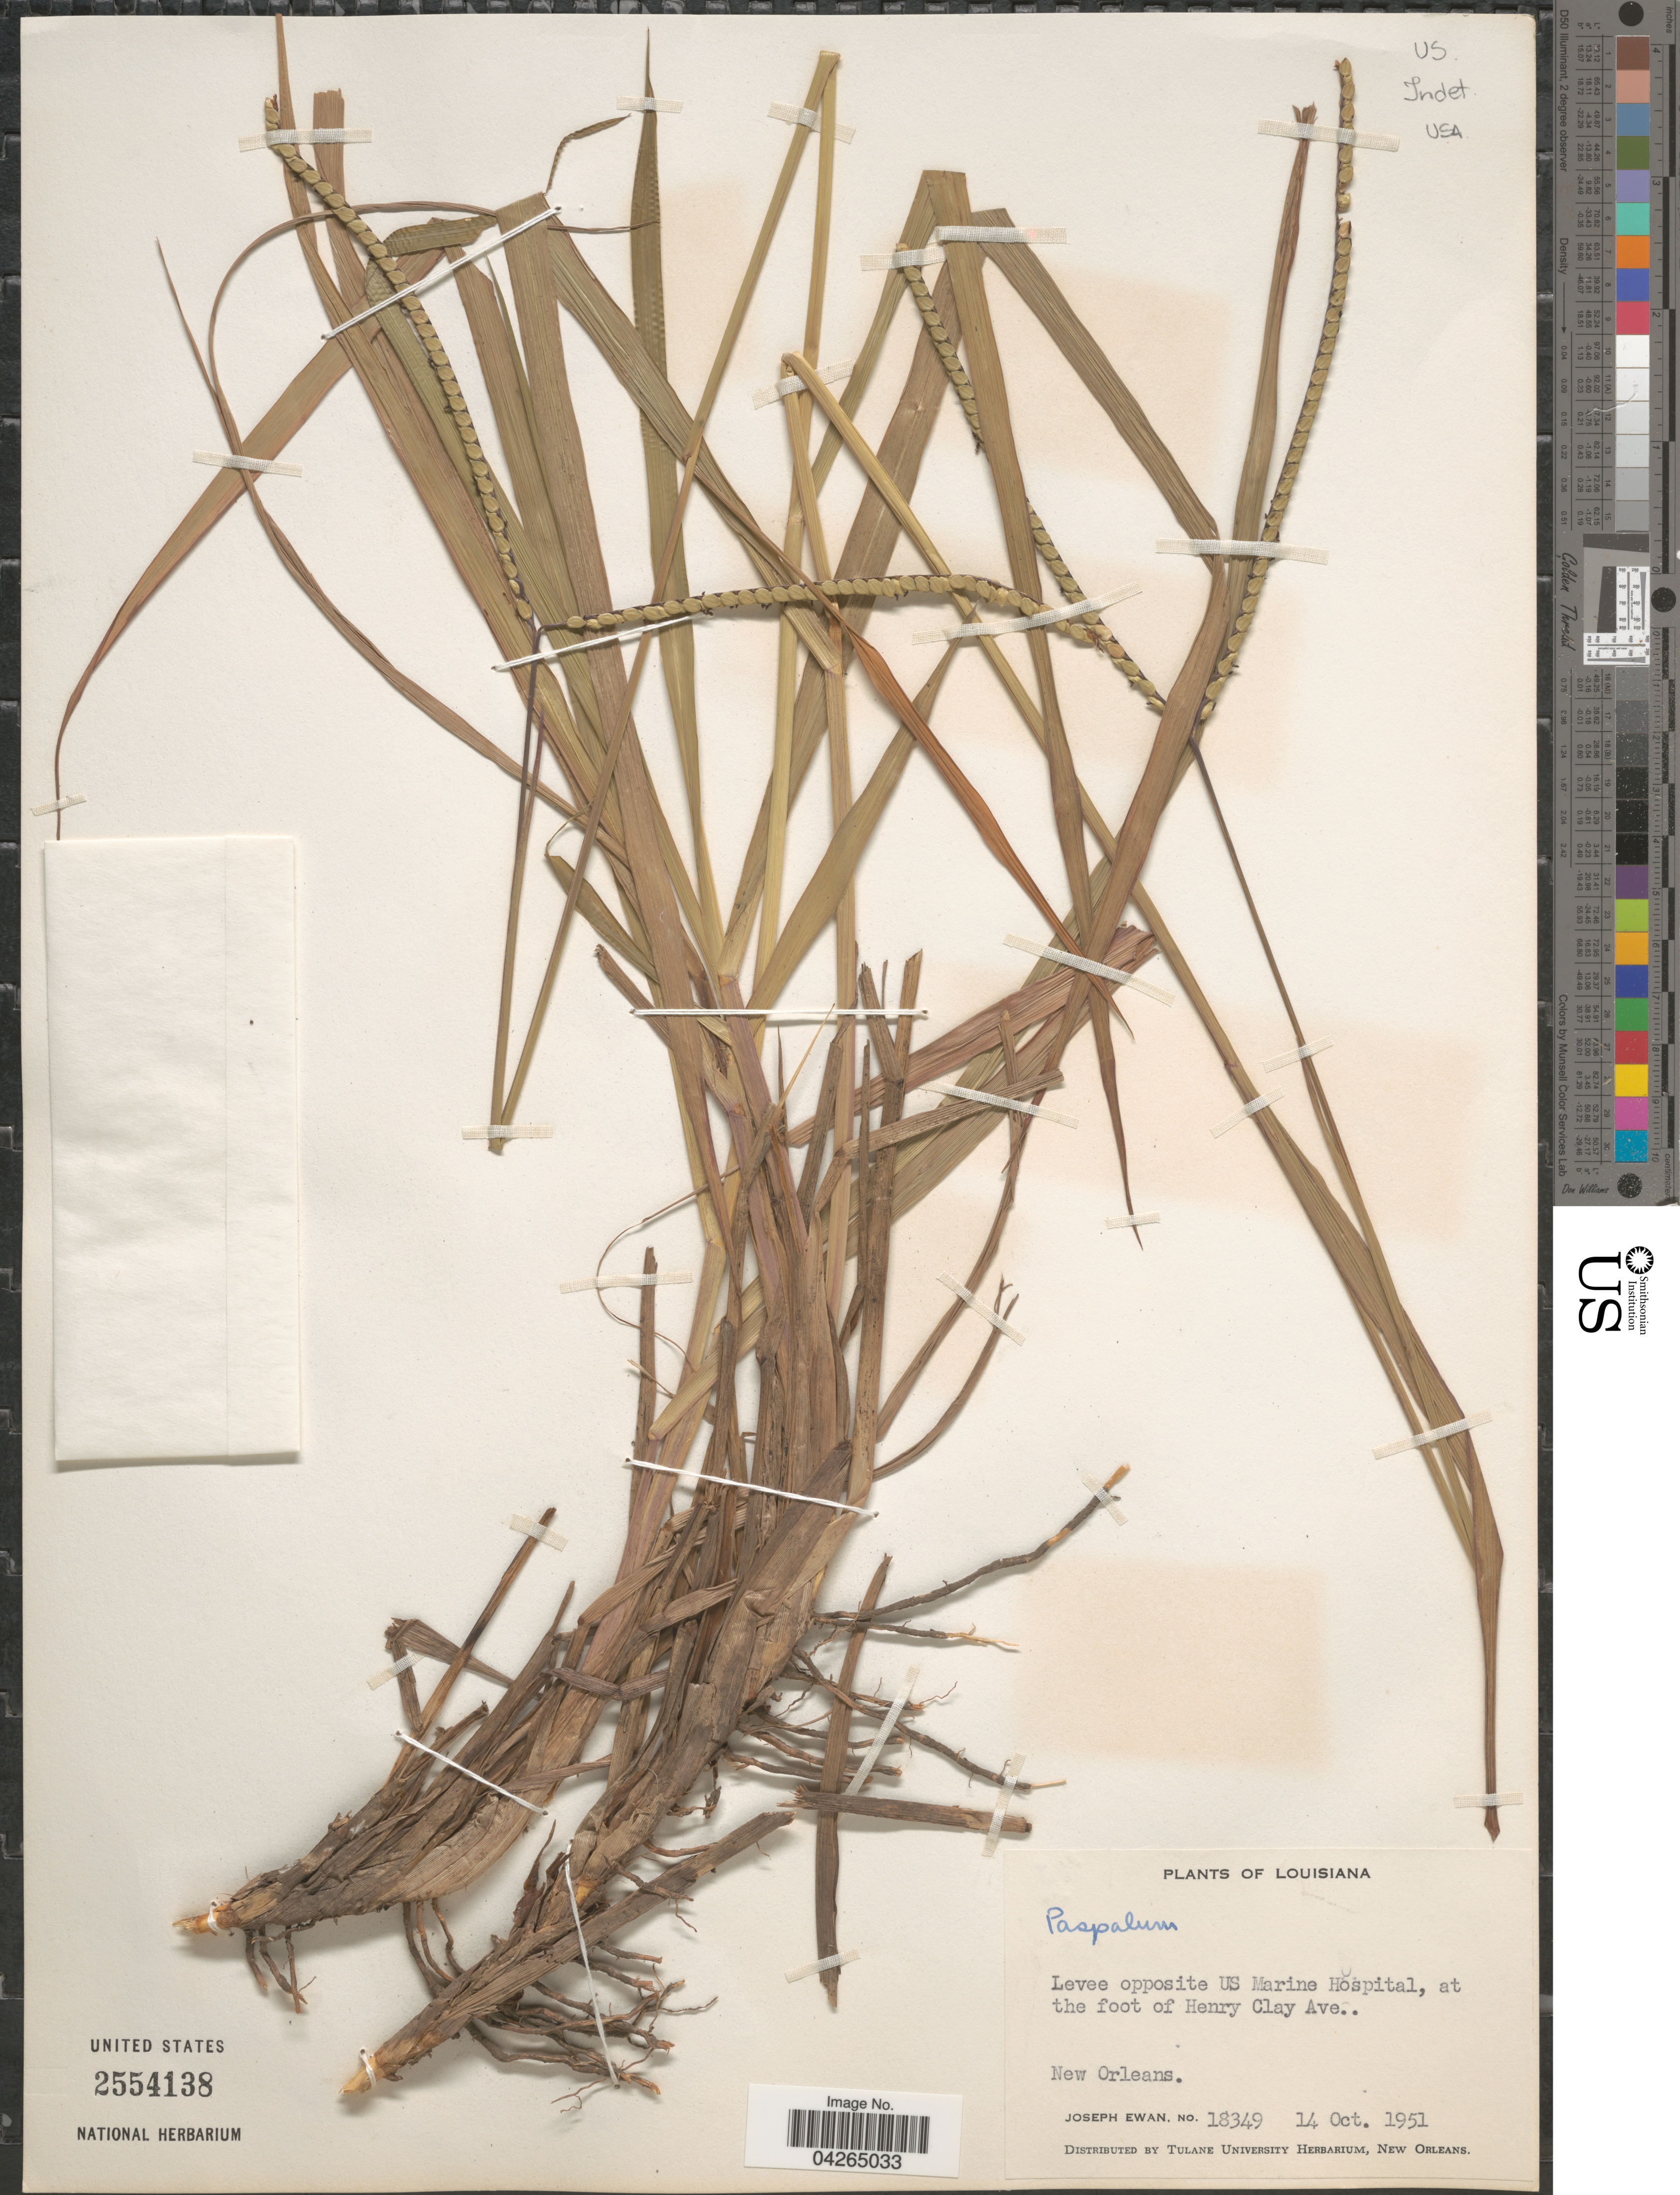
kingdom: Plantae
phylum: Tracheophyta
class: Liliopsida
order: Poales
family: Poaceae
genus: Paspalum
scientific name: Paspalum sp.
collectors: J. A. Ewan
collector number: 18349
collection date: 1951-10-14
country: United States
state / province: Louisiana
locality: Levee opposite US Marine Hospital, at the foot of Henry Clay Ave. New Orleans.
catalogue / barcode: US 2554138